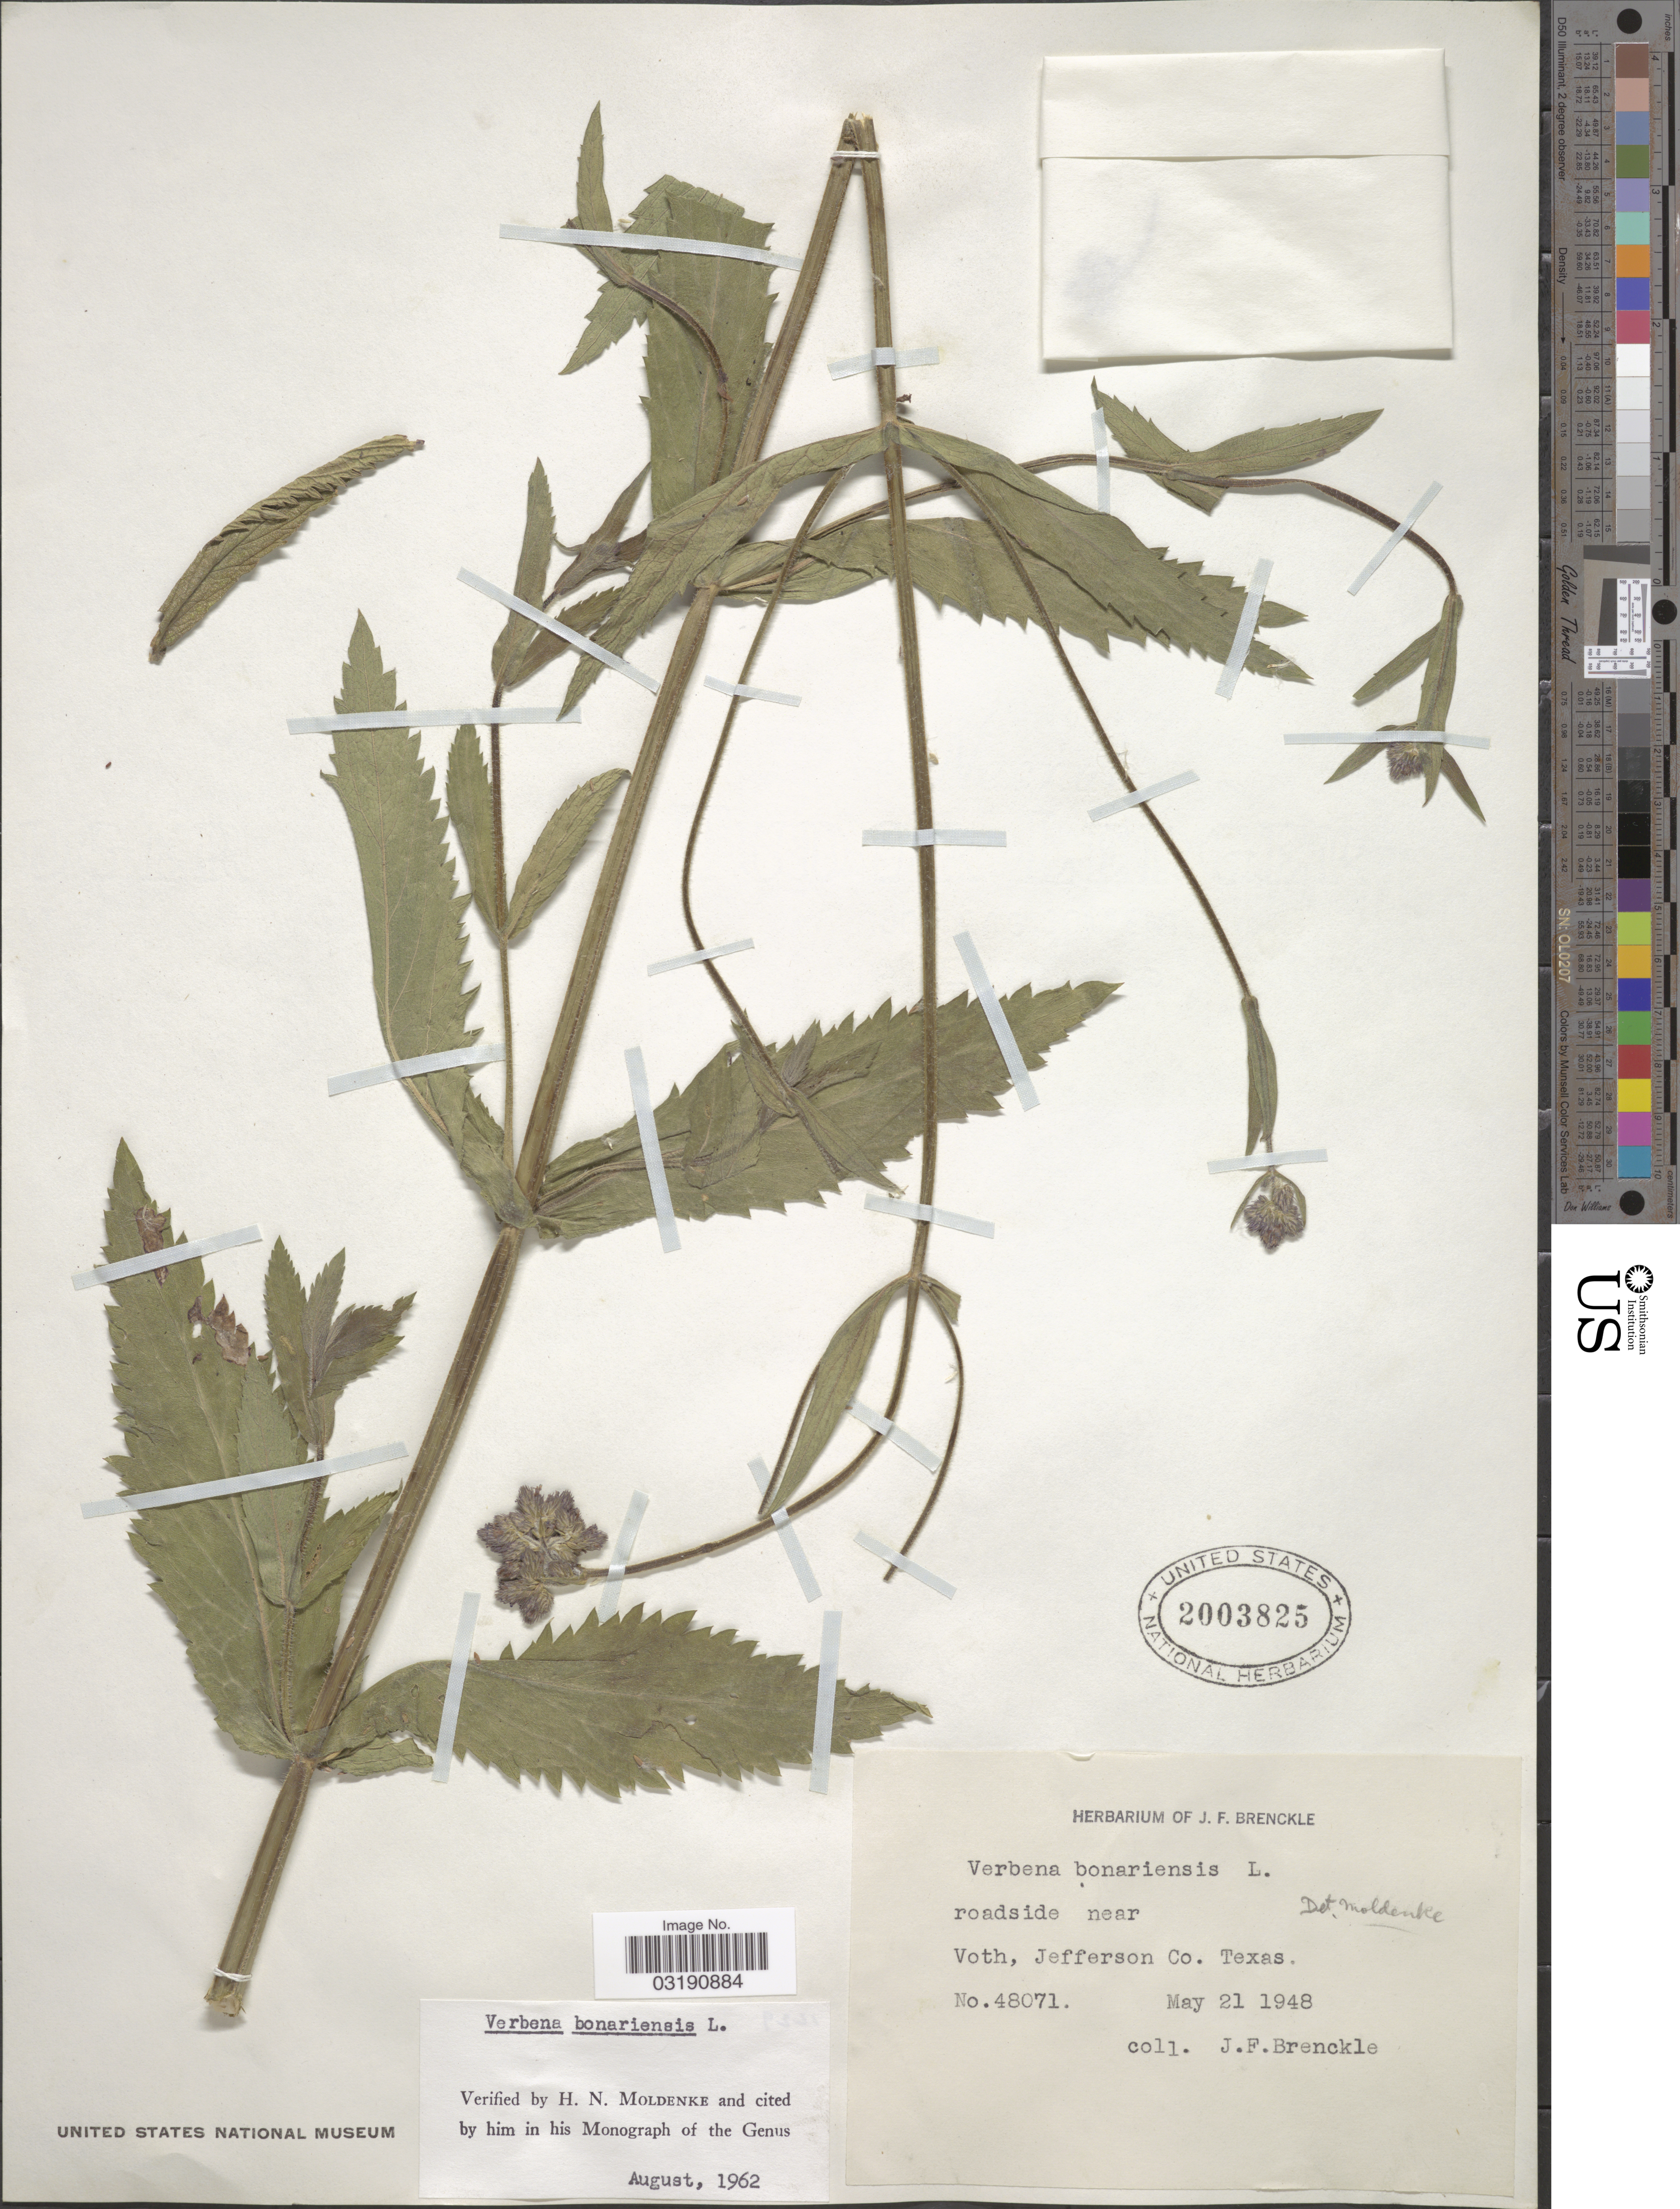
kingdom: Plantae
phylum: Tracheophyta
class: Magnoliopsida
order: Lamiales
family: Verbenaceae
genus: Verbena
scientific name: Verbena bonariensis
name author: L.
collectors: J. Brenckle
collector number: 48071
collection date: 1948-05-21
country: United States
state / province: Texas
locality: Roadside near Voth, Jefferson Co.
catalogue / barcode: US 2003825